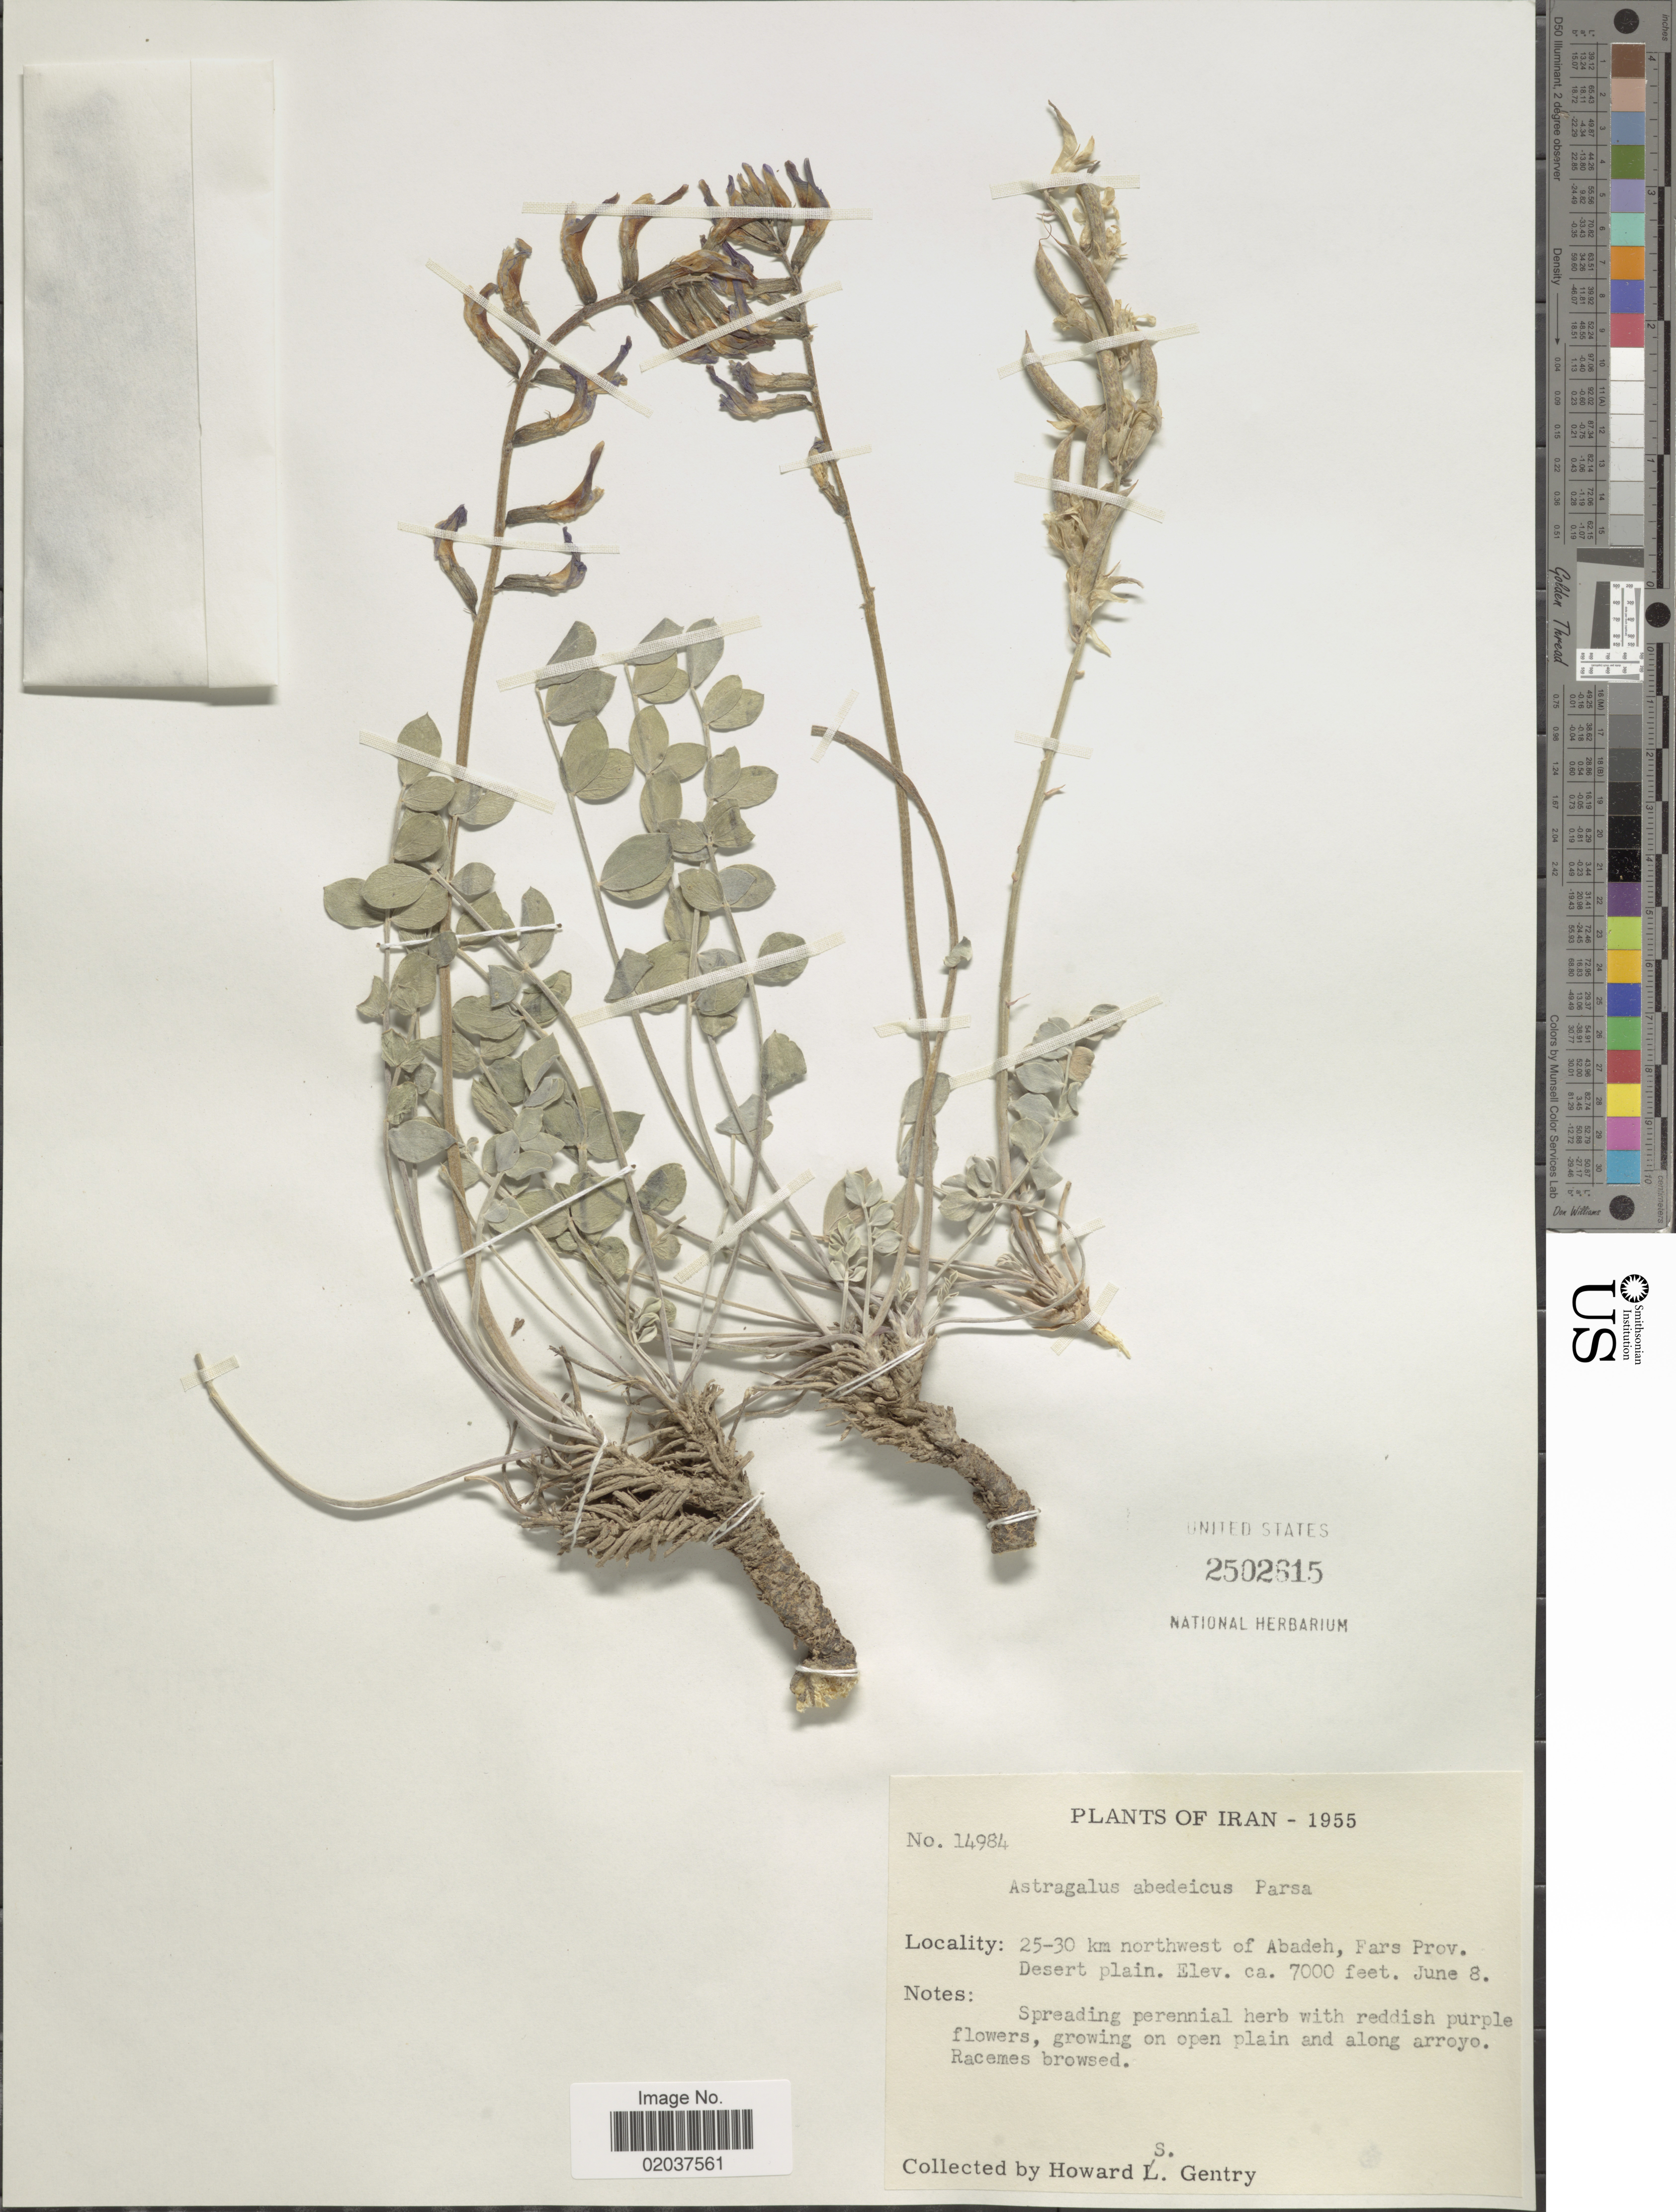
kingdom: Plantae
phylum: Tracheophyta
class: Magnoliopsida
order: Fabales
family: Fabaceae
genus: Astragalus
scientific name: Astragalus abedeicus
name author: Parsa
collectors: H. S. Gentry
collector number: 14984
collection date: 1955-06-08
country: Iran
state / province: Fars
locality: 25-30 km northwest of Abadeh, Desert Plain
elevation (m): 2134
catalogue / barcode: US 2502615